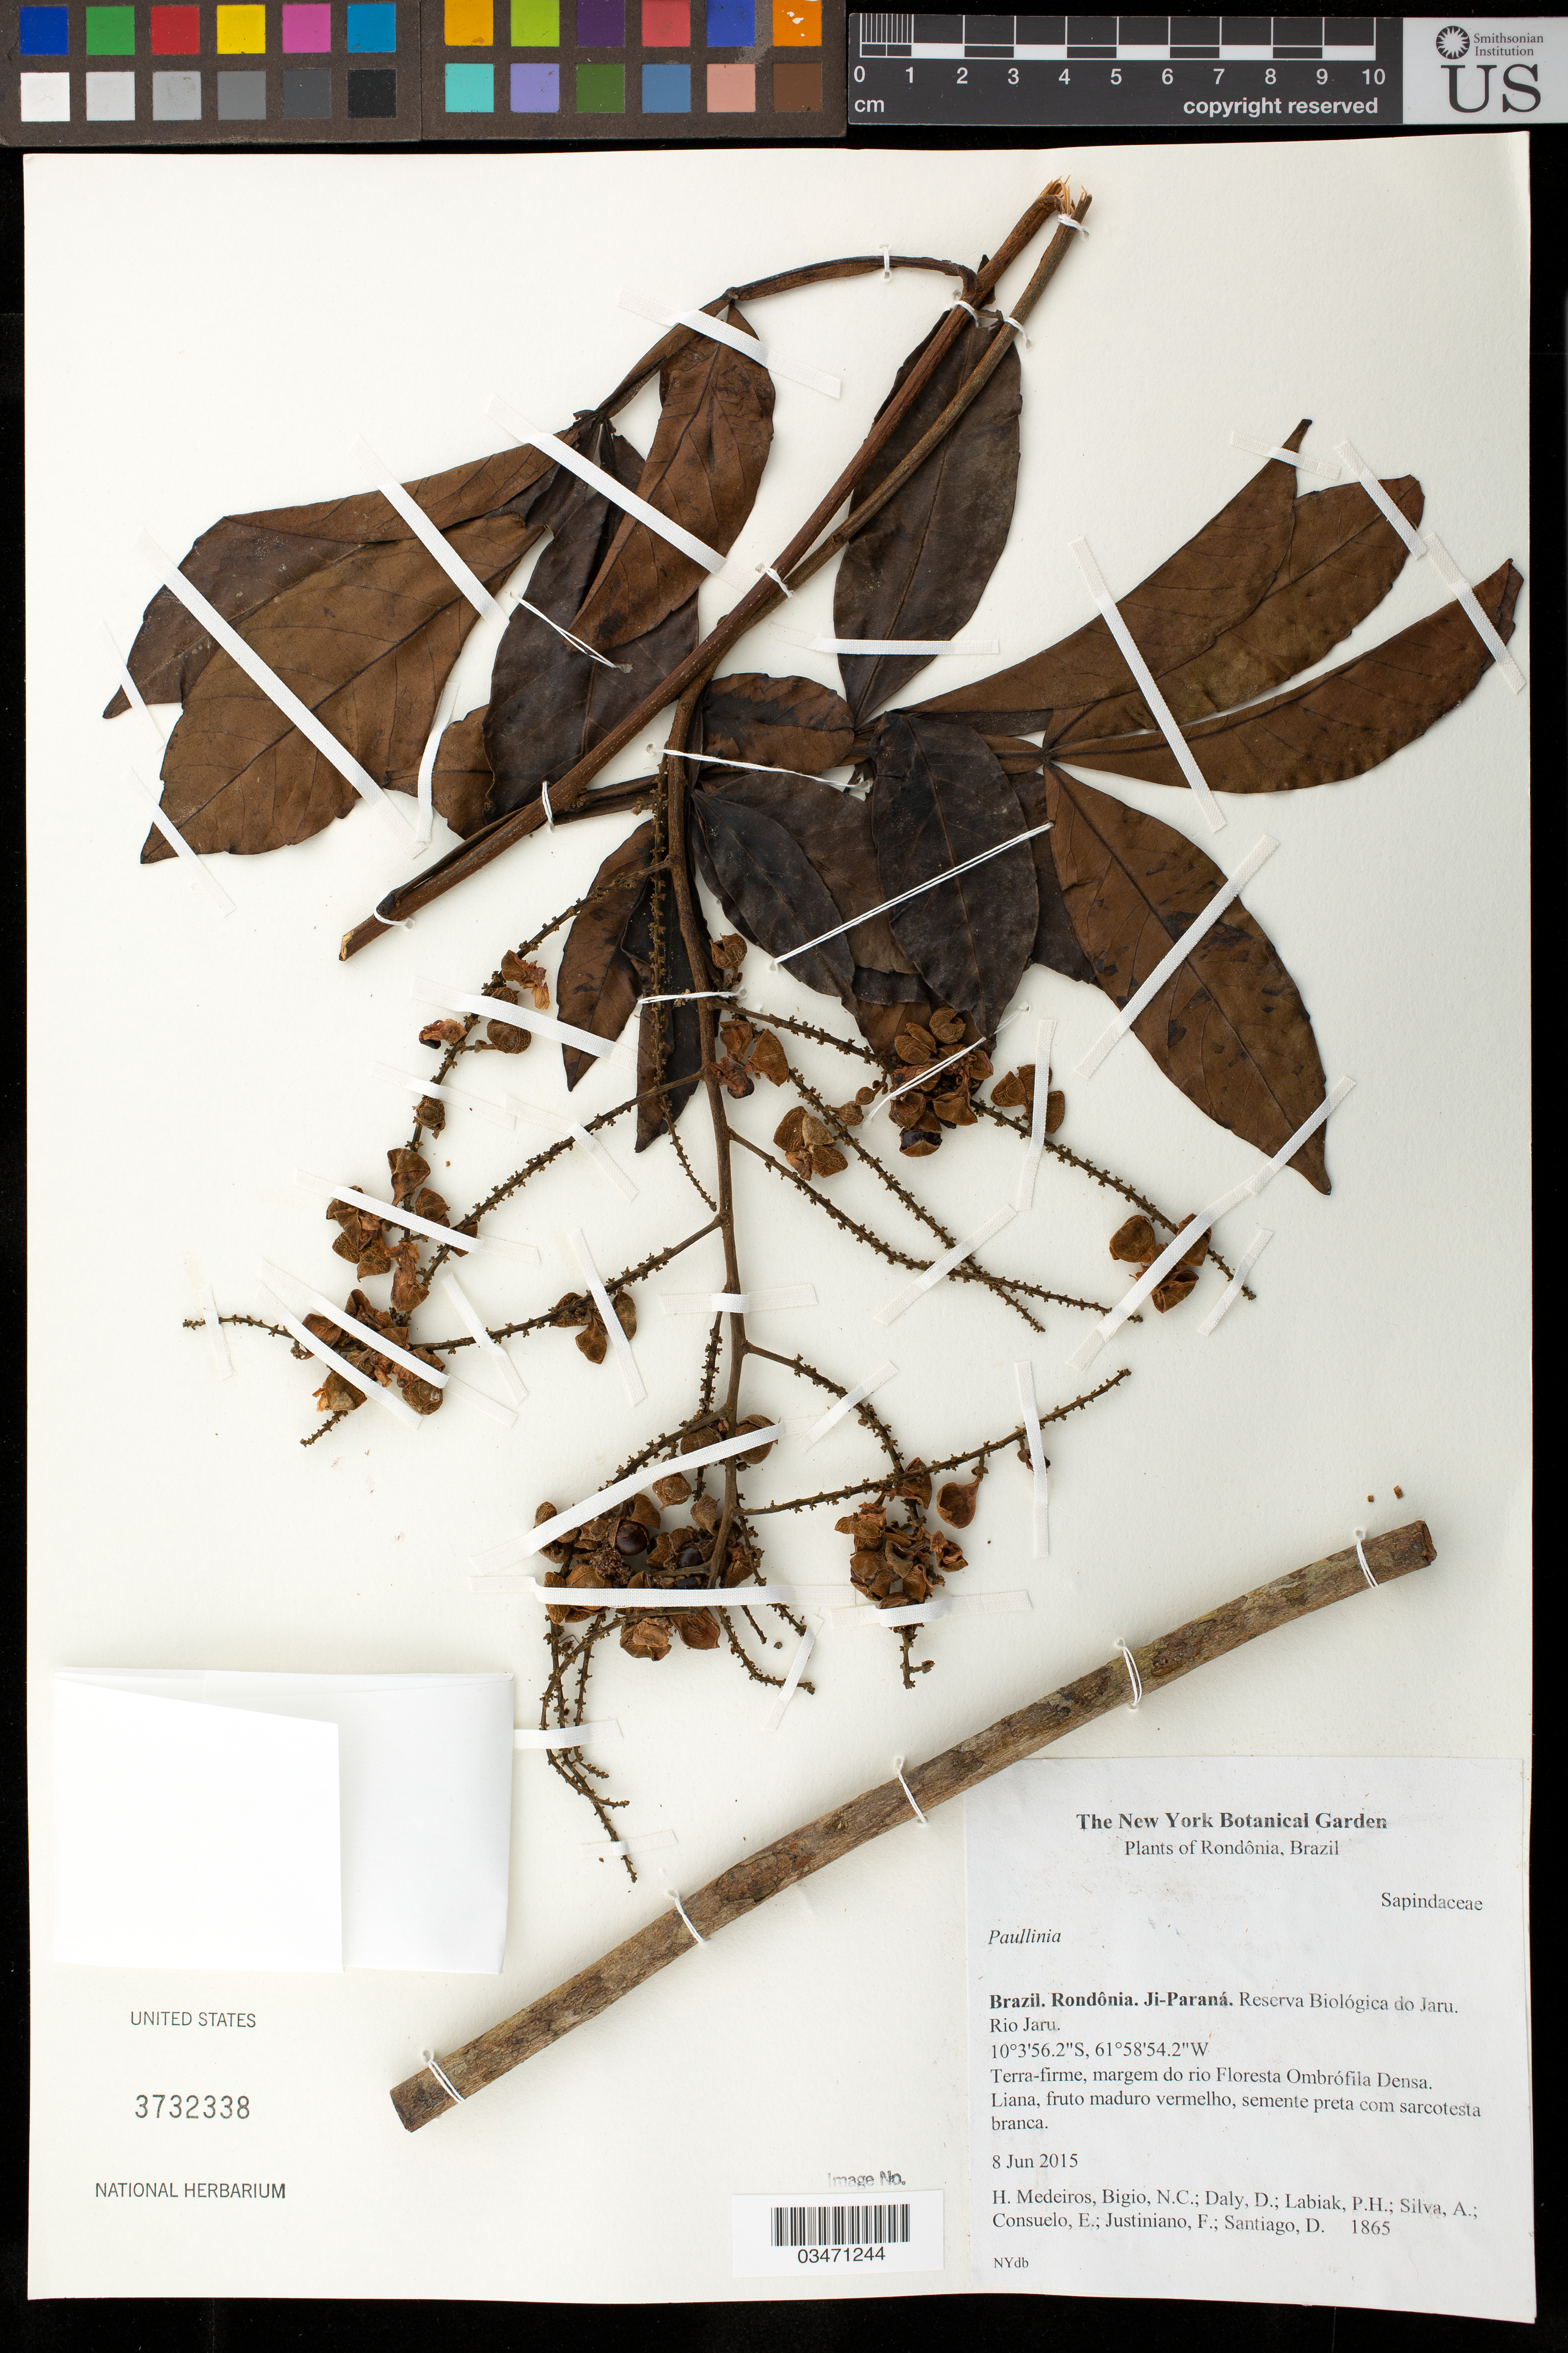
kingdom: Plantae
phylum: Tracheophyta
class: Magnoliopsida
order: Sapindales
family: Sapindaceae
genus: Paullinia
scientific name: Paullinia platymisca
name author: Radlk.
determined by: Acevedo-Rodriguez, P., (US), Smithsonian Institution - National Museum of Natural History (UNITED STATES)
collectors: H. Medeiros, N. C. Bigio, D. Daly, P. H. Labiak, A. Silva, E. Consuelo, F. Justiniano & D. Santiago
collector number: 1865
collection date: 2015-06-08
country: Brazil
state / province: Rondônia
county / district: Ji-Paraná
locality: Reserva Biologica do Jaru. Rio Jaru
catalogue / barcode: US 3732338